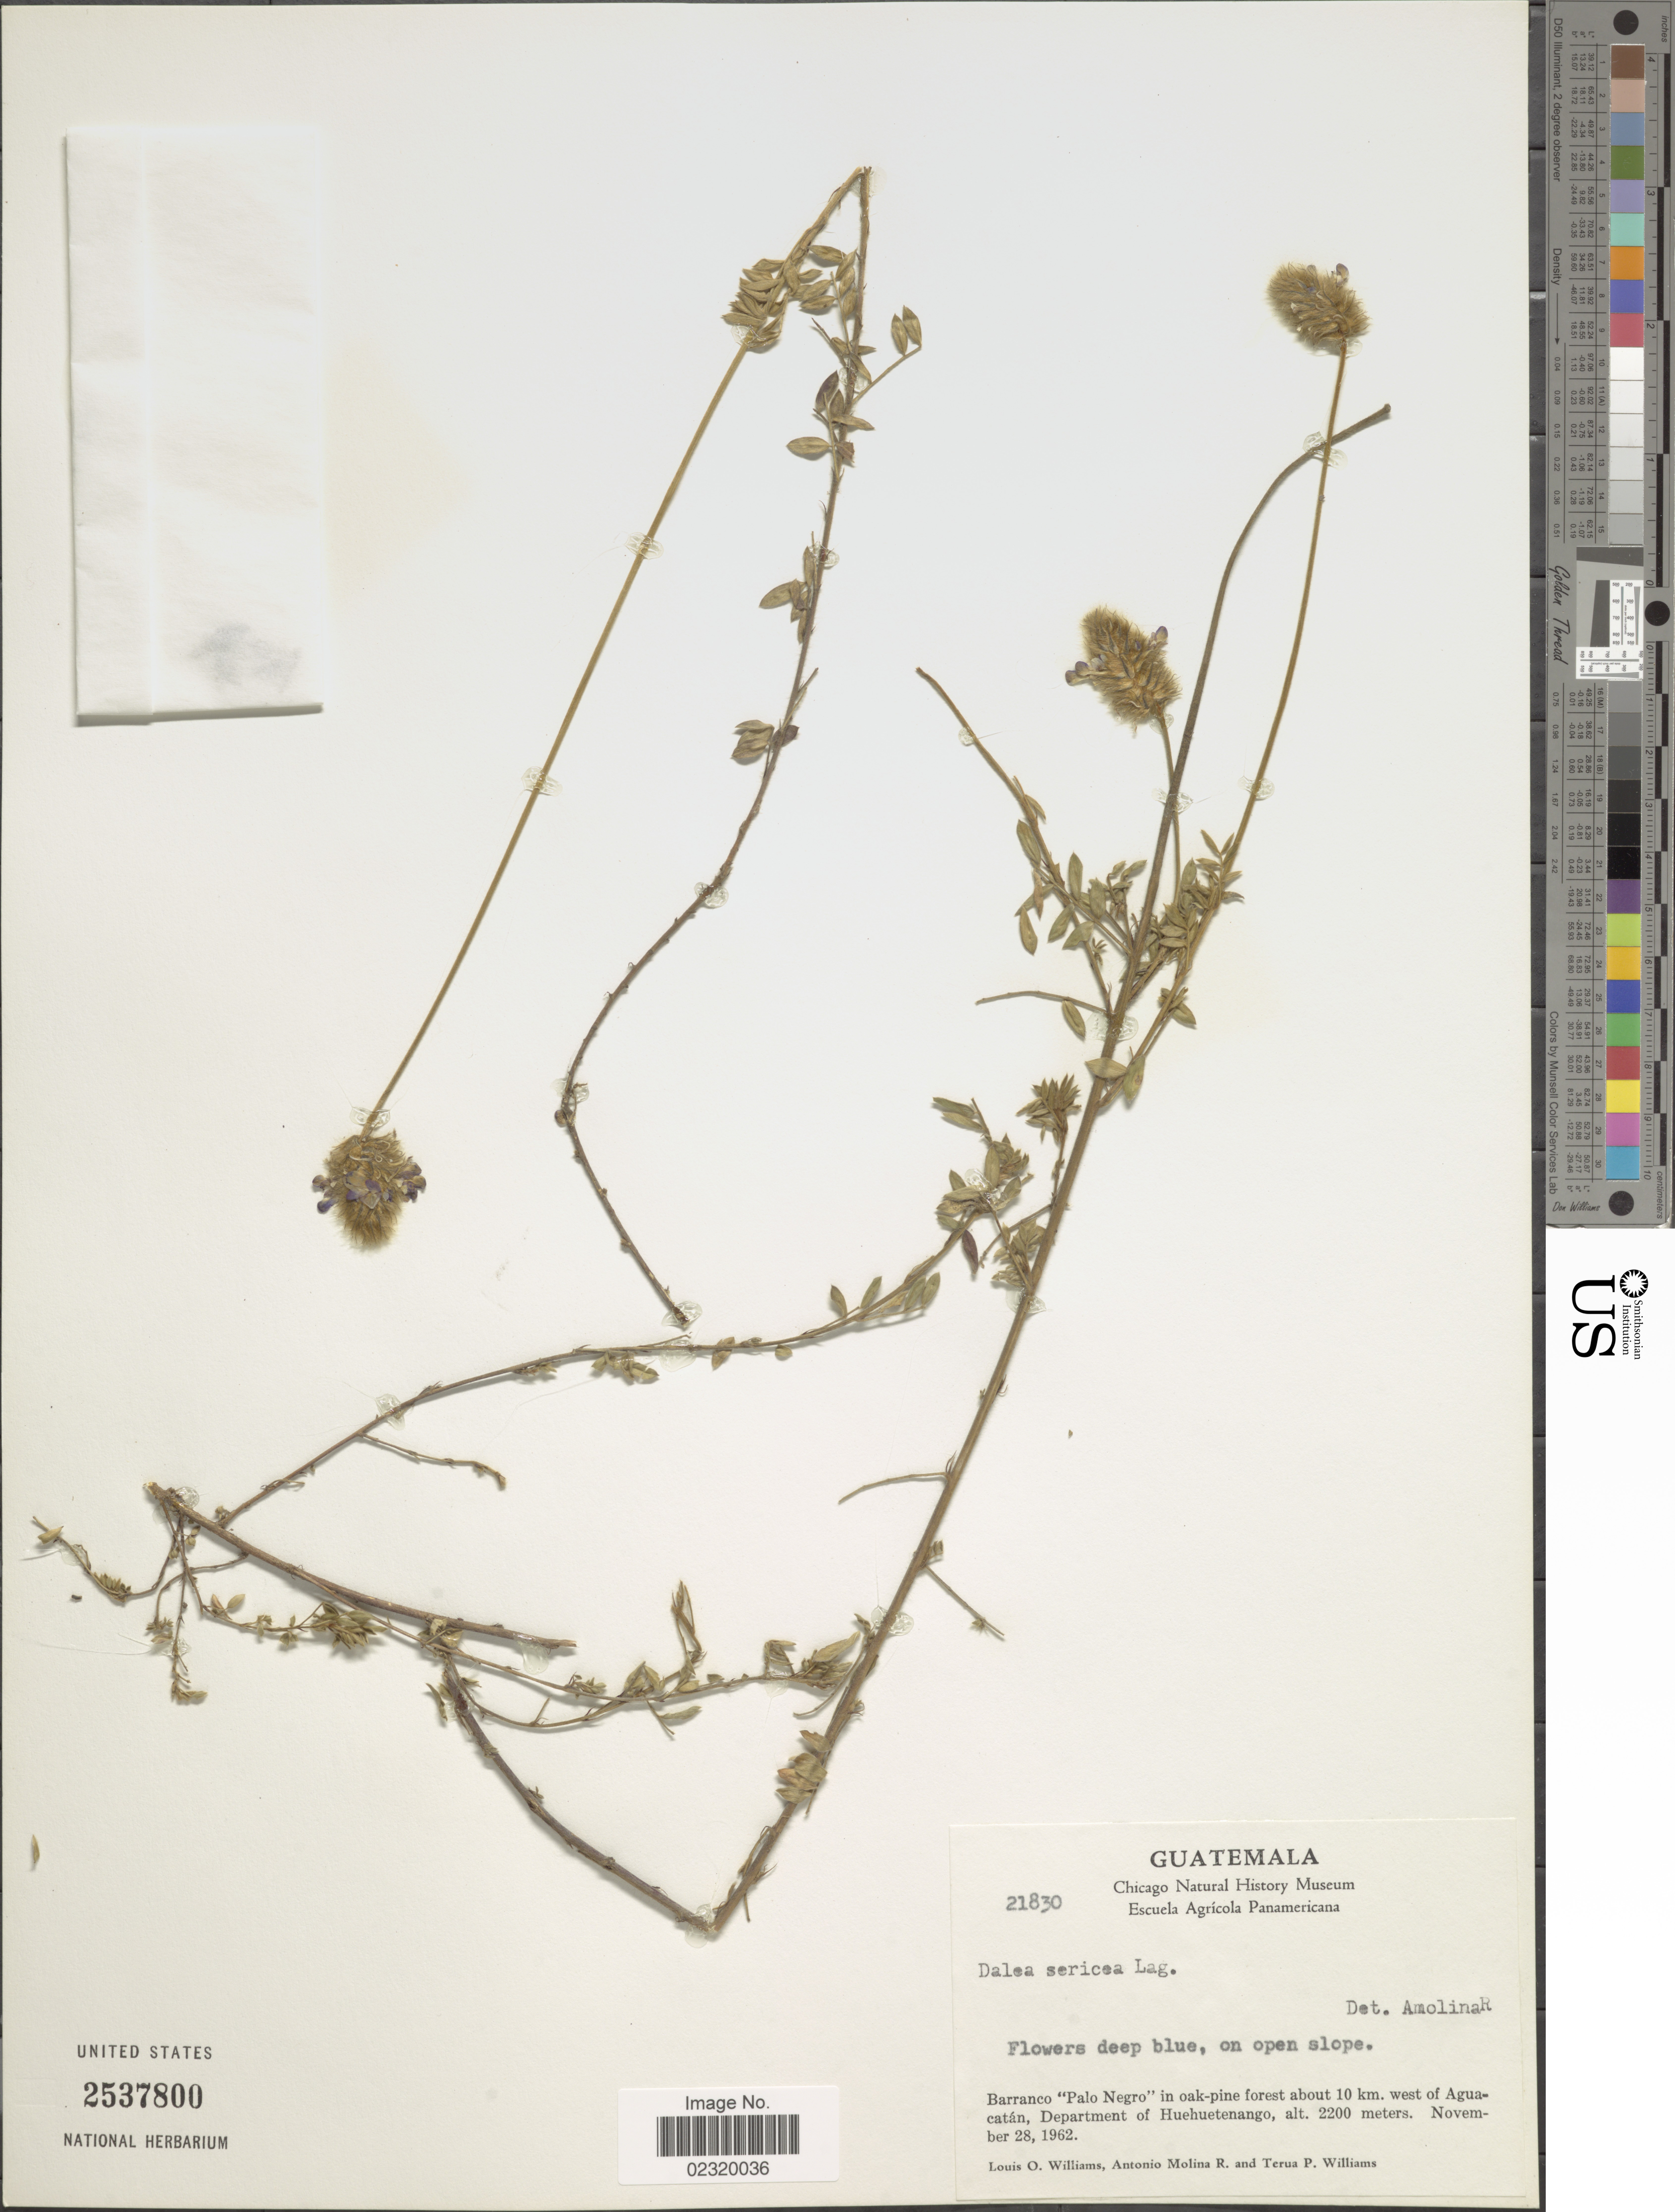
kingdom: Plantae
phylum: Tracheophyta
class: Magnoliopsida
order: Fabales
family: Fabaceae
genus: Dalea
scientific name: Dalea sericea var. sericea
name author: Lag.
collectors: L. O. Williams, A. Molina R. & T. P. Williams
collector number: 21830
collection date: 1962-11-28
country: Guatemala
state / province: Huehuetenango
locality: Barranco "Palo Negro"about 10 km. west of Aguacatán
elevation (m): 2200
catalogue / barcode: US 2537800